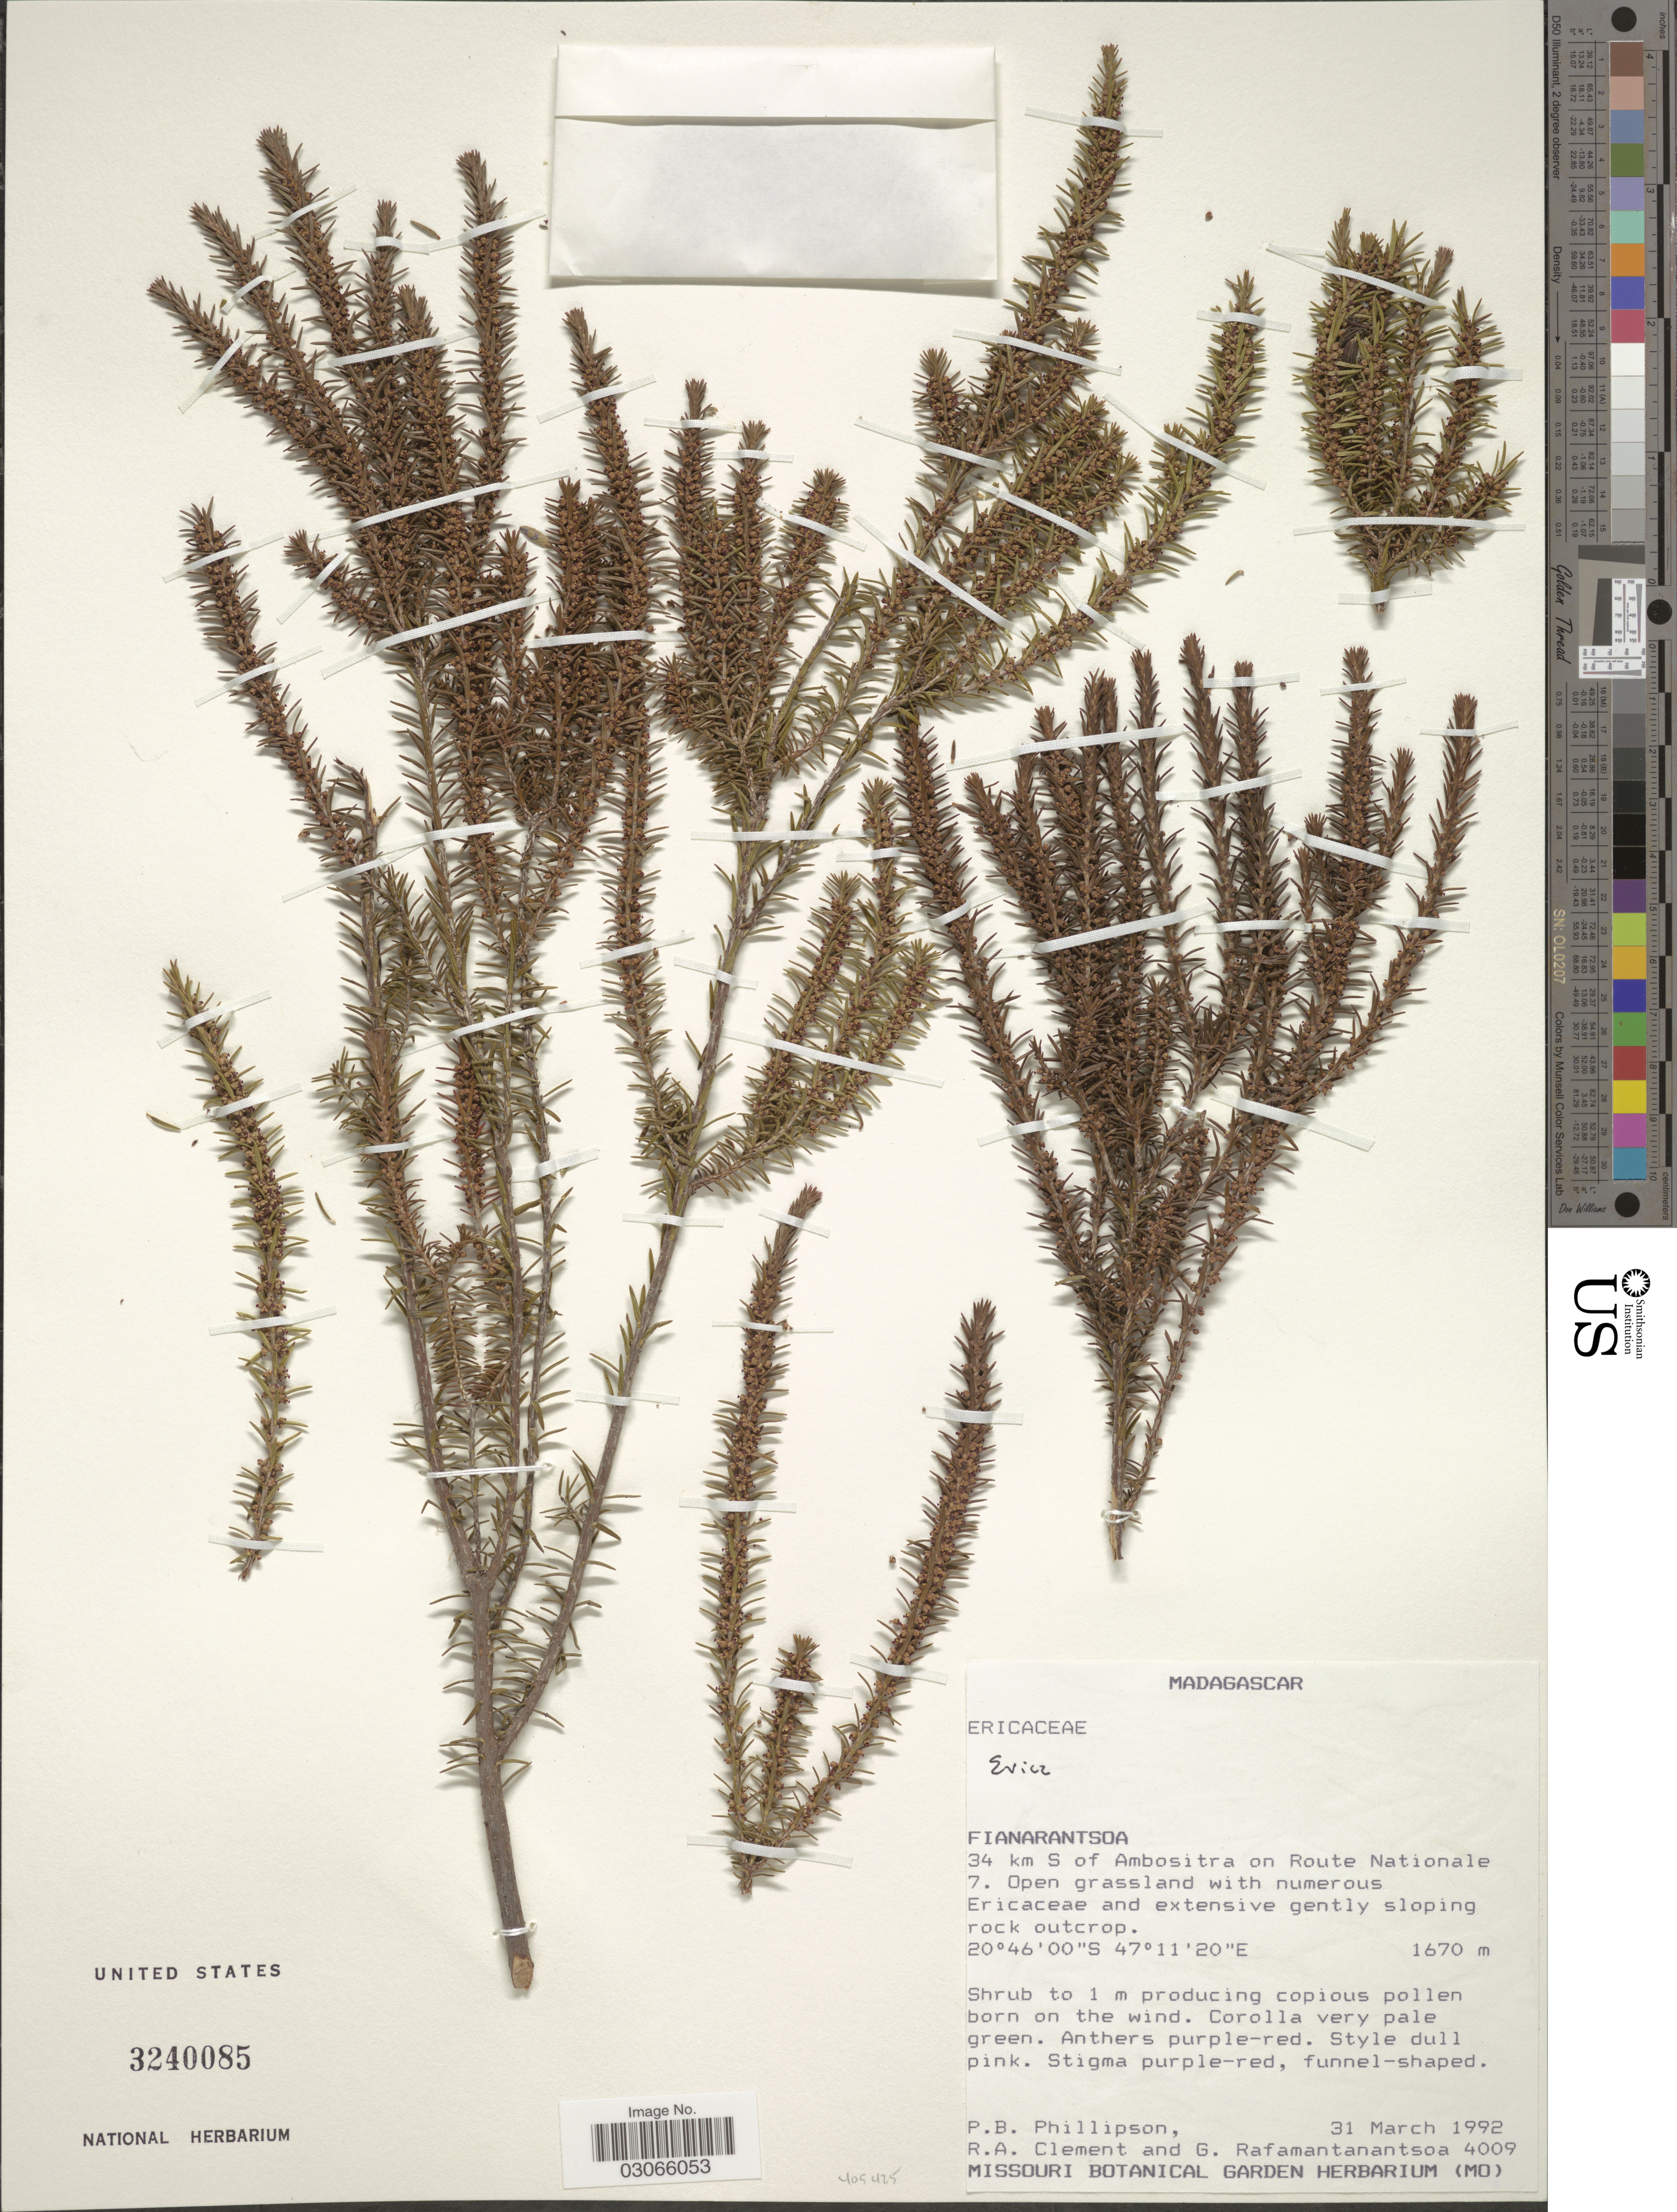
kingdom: Plantae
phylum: Tracheophyta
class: Magnoliopsida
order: Ericales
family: Ericaceae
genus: Erica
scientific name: Erica sp.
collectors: P. B. Phillipson, R. A.Clement & G. Rafamantanantsoa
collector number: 4009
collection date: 1992-03-31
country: Madagascar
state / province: Amoron'i Mania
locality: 34 km S of Ambositra on Route Nationale 7.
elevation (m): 1670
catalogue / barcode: US 3240085